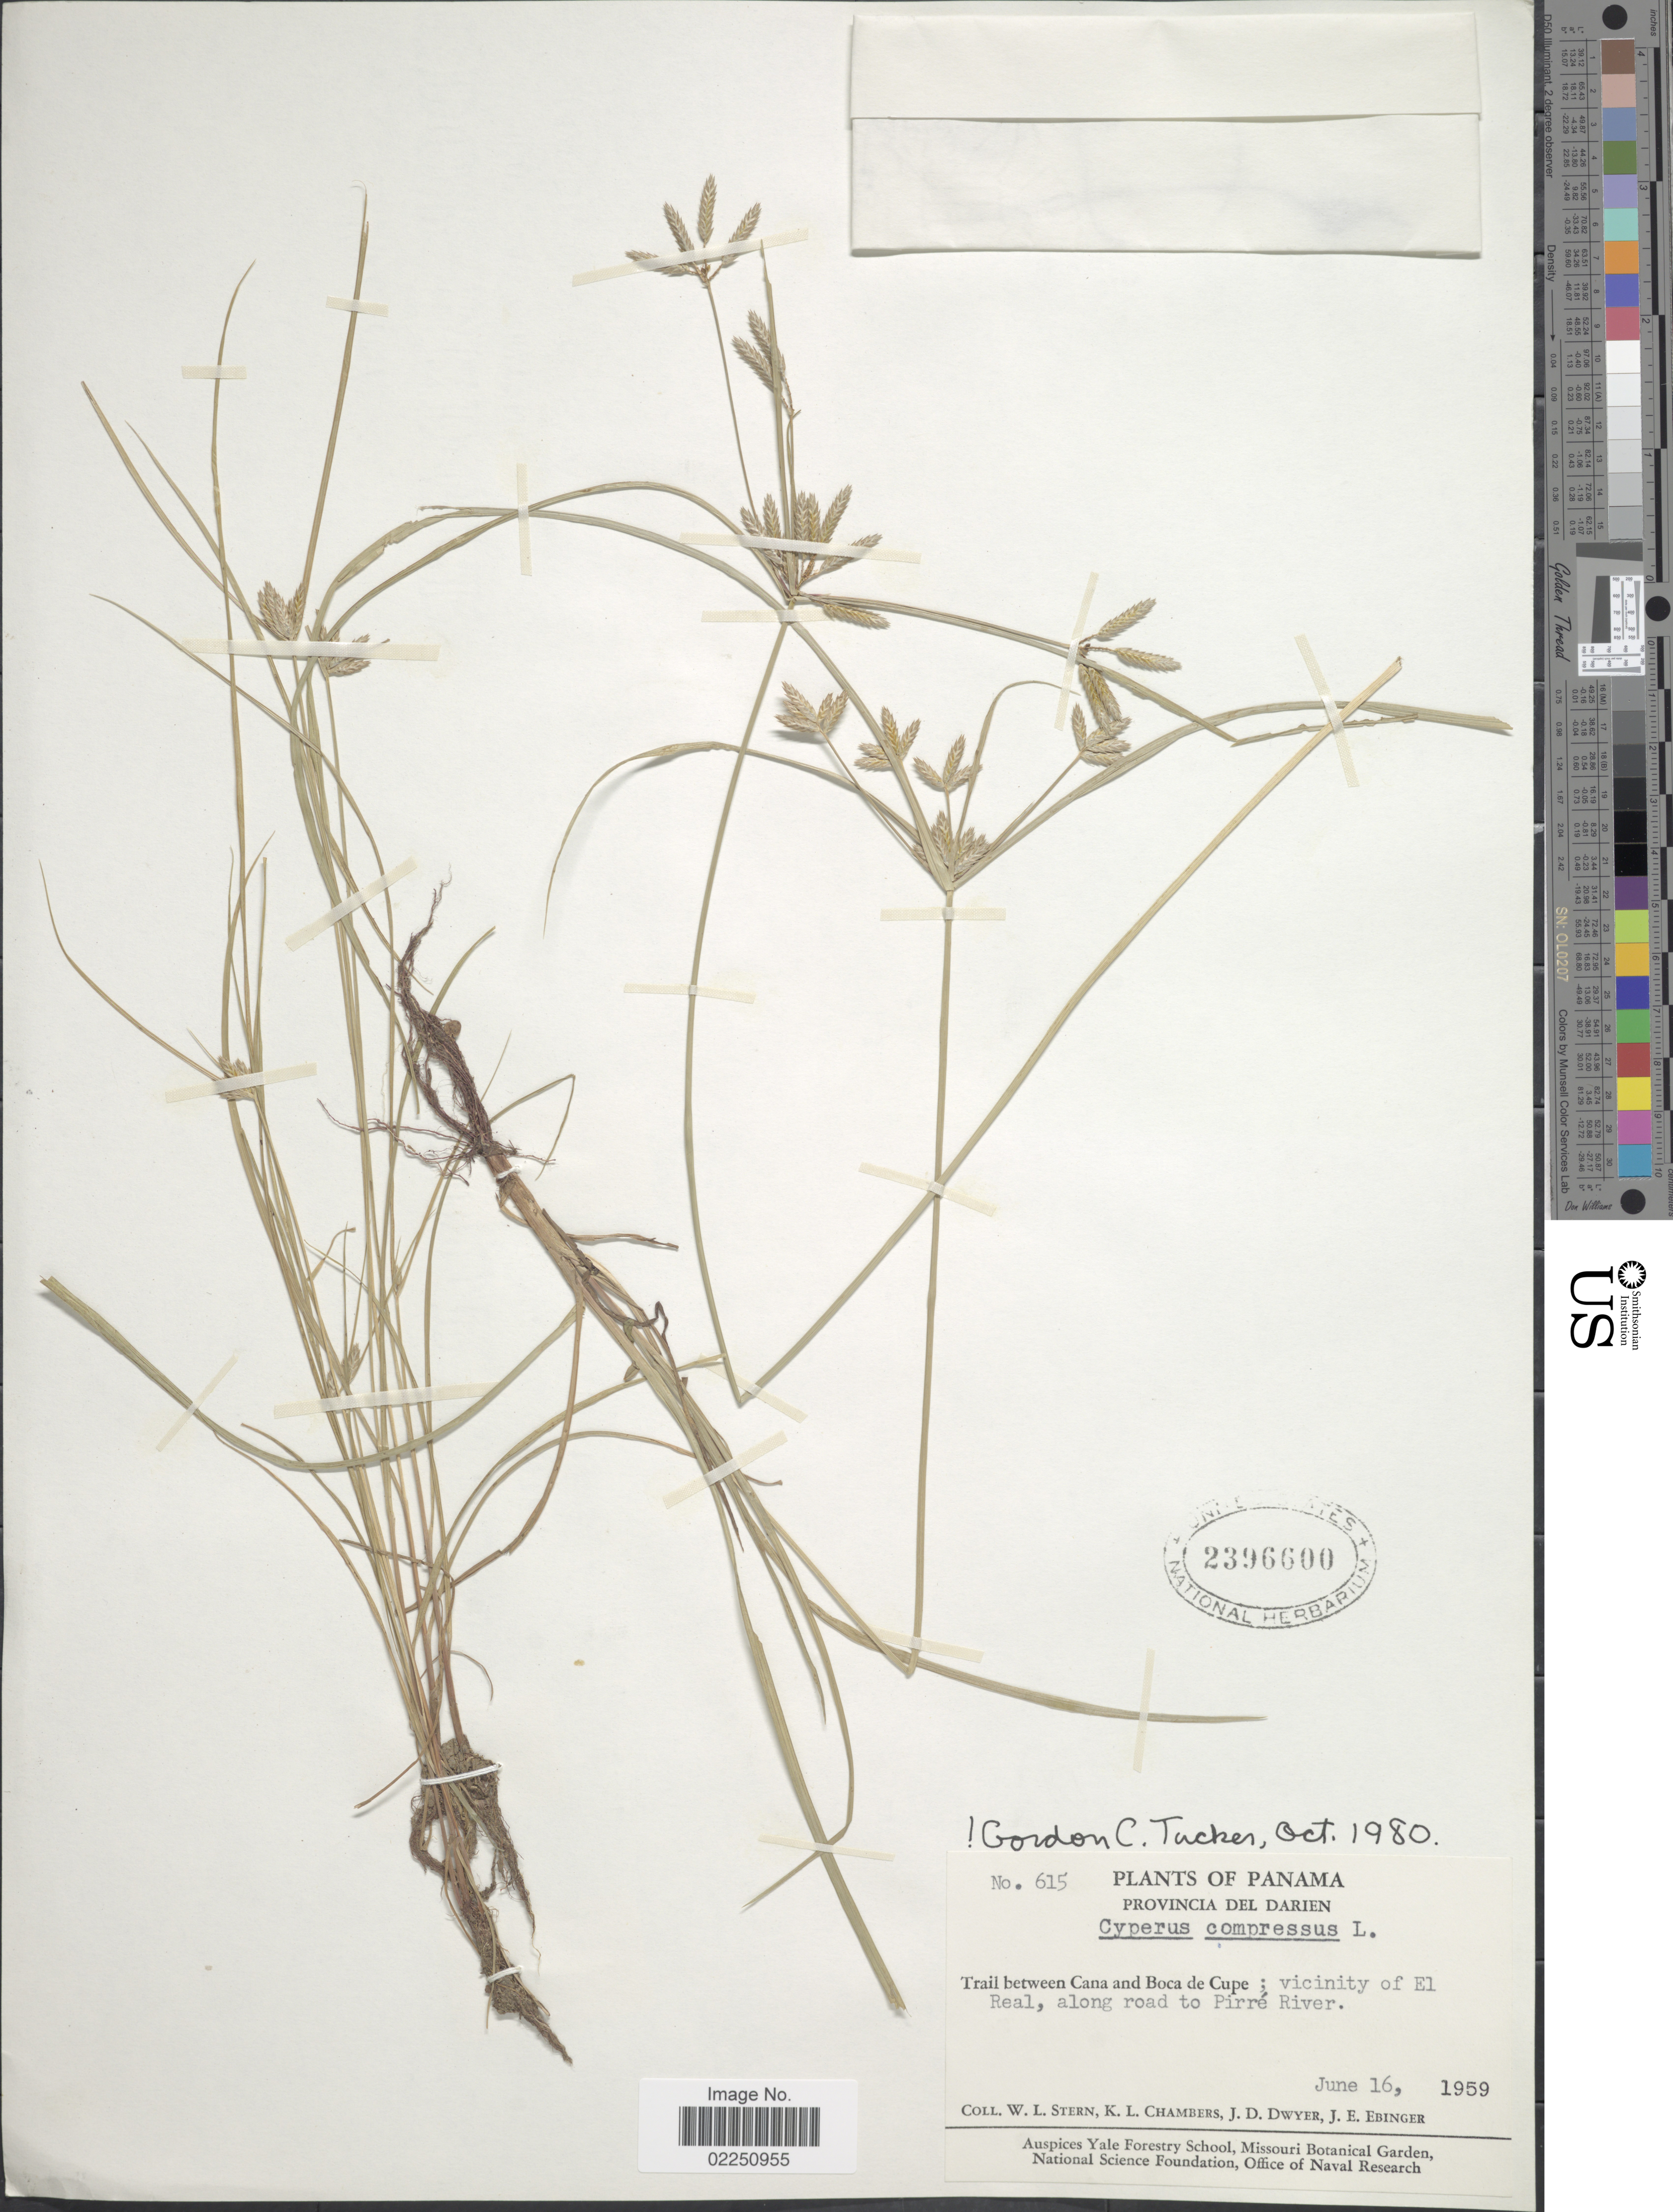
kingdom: Plantae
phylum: Tracheophyta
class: Liliopsida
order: Poales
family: Cyperaceae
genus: Cyperus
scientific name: Cyperus compressus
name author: L.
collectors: W. L. Stern, K. Chambers, J. D. Dwyer & J. Ebinger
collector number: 615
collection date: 1959-06-16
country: Panama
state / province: Darién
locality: Provincia del Darien. Trail between Cana and Boca de Cupe; vicinity of El Real, along road to Pirre River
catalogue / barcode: US 2396600